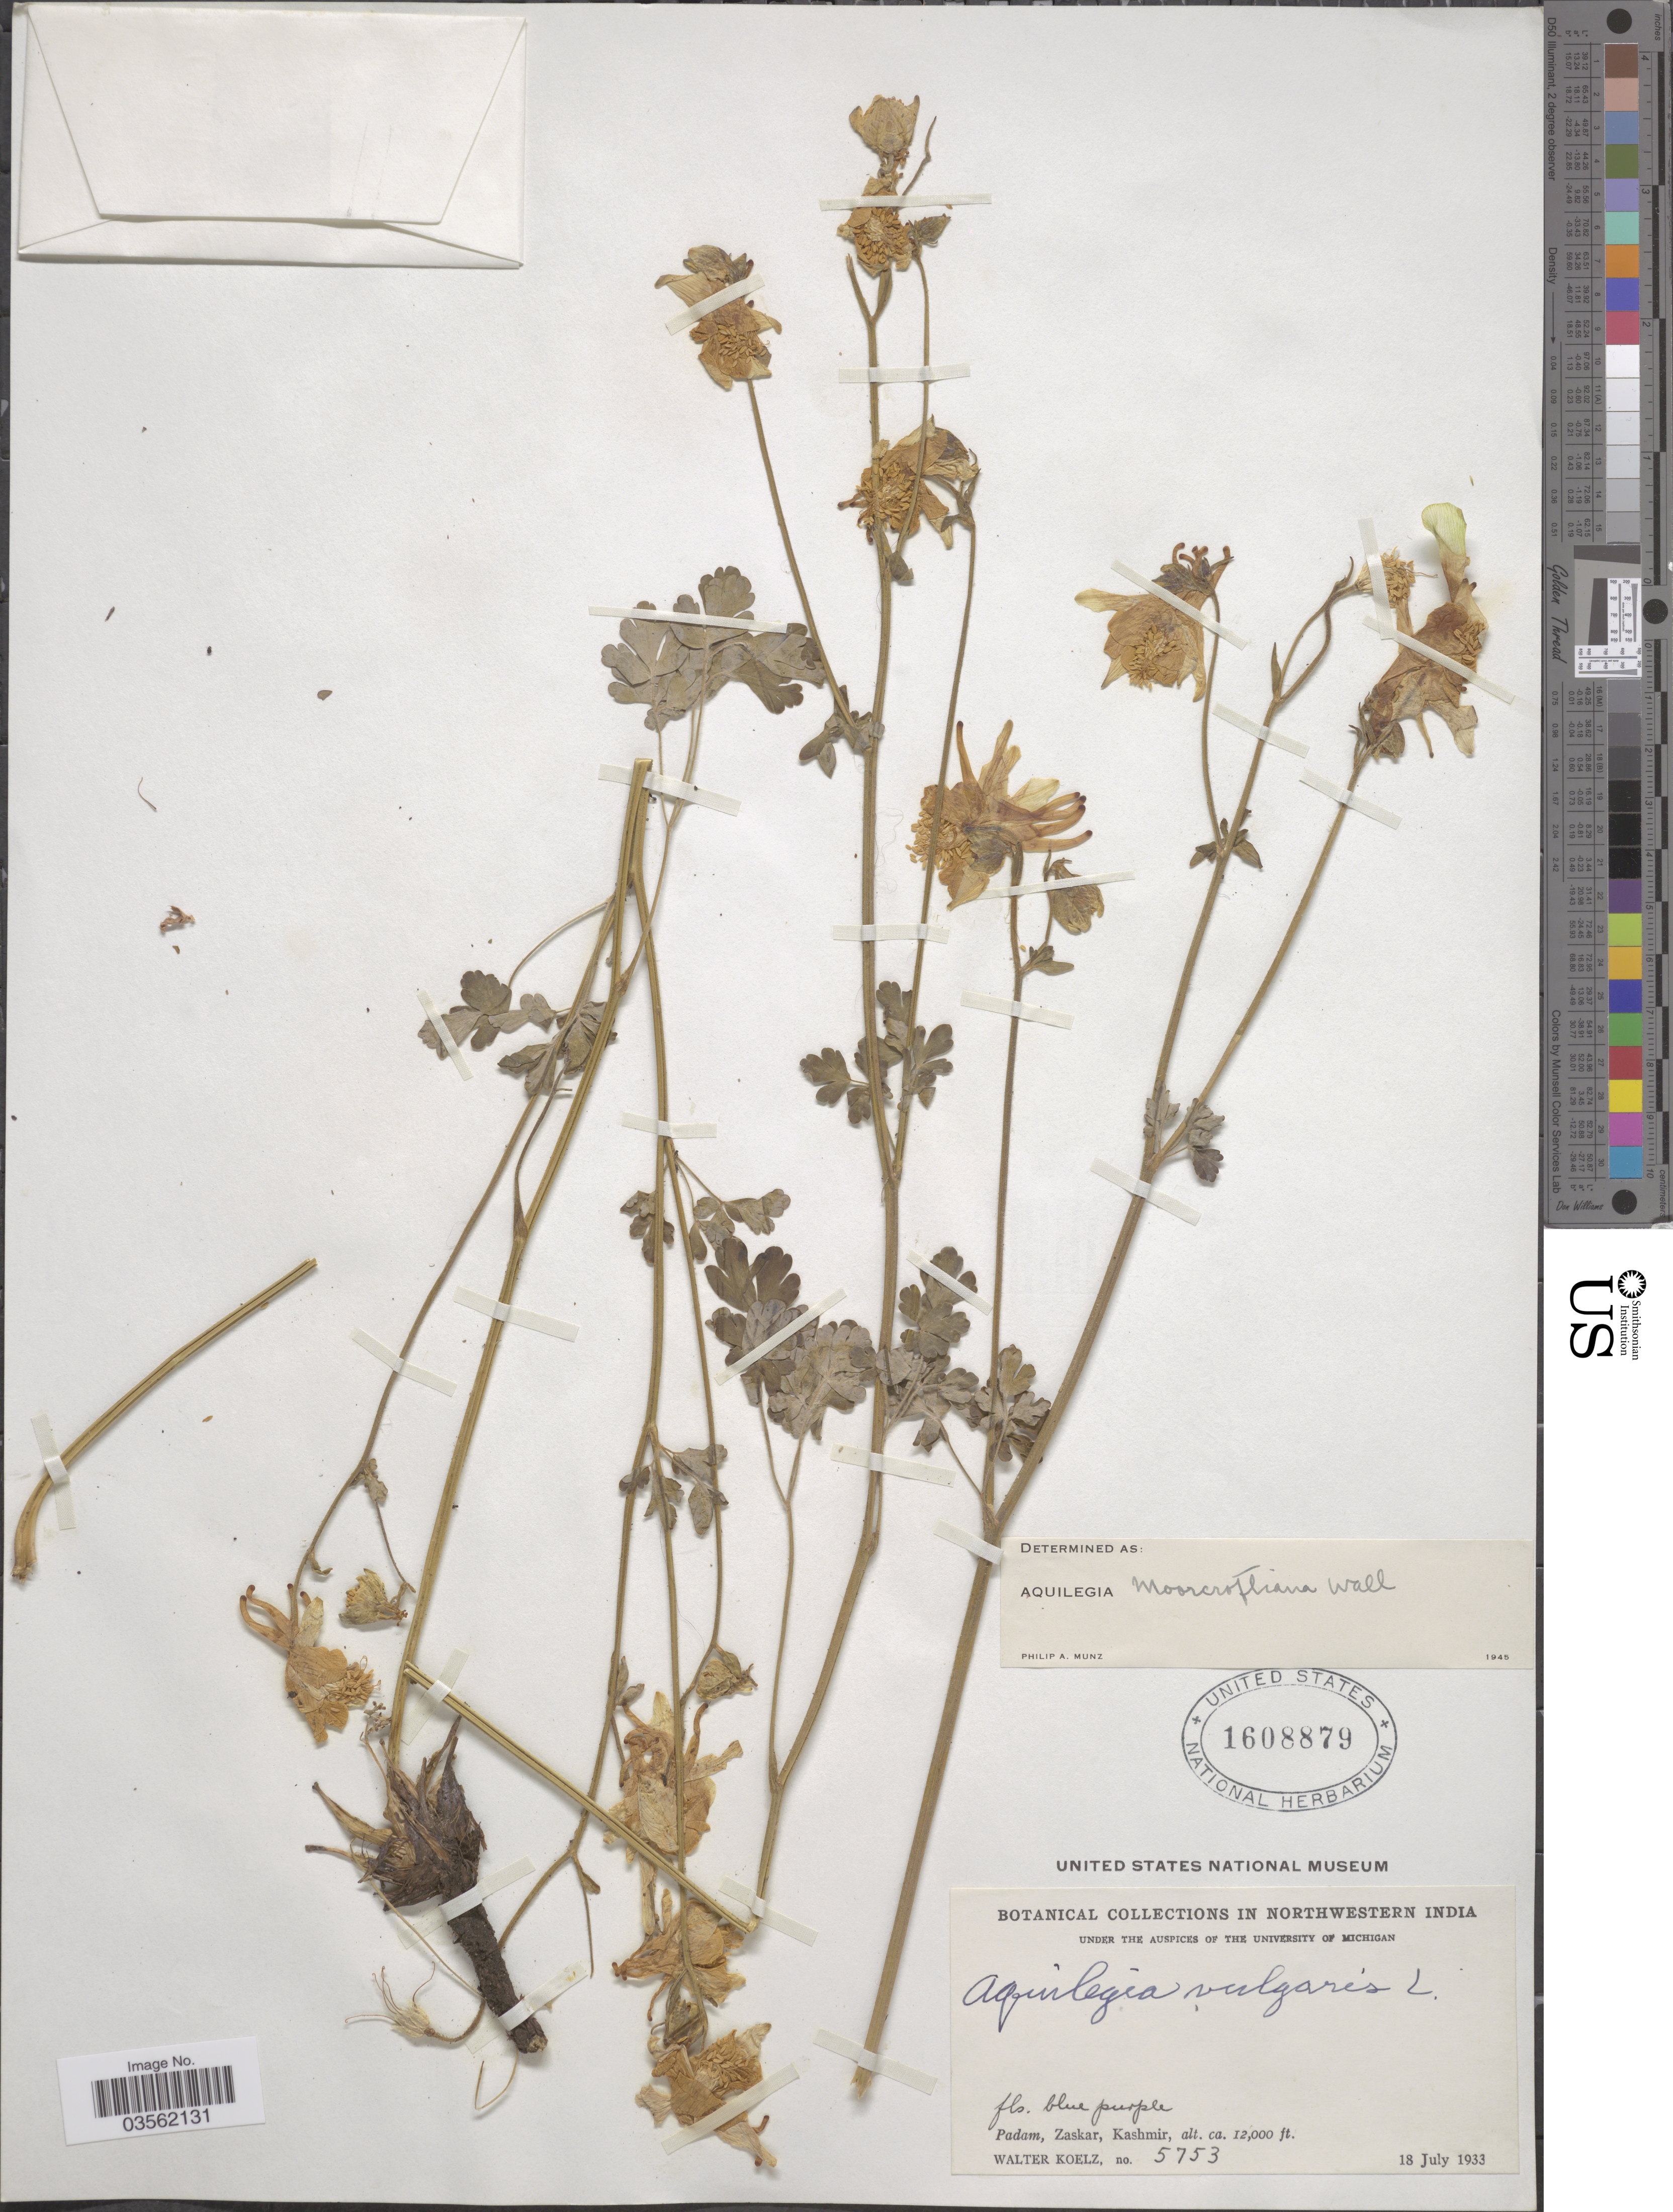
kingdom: Plantae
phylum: Tracheophyta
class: Magnoliopsida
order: Ranunculales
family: Ranunculaceae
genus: Aquilegia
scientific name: Aquilegia moorcroftiana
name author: Wall. ex Royle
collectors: W. N. Koelz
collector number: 5753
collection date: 1933-07-18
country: India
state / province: Jammu and Kashmir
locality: Northwestern India. Padam, Zaskar, Kashmir.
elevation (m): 3658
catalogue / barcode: US 1608879